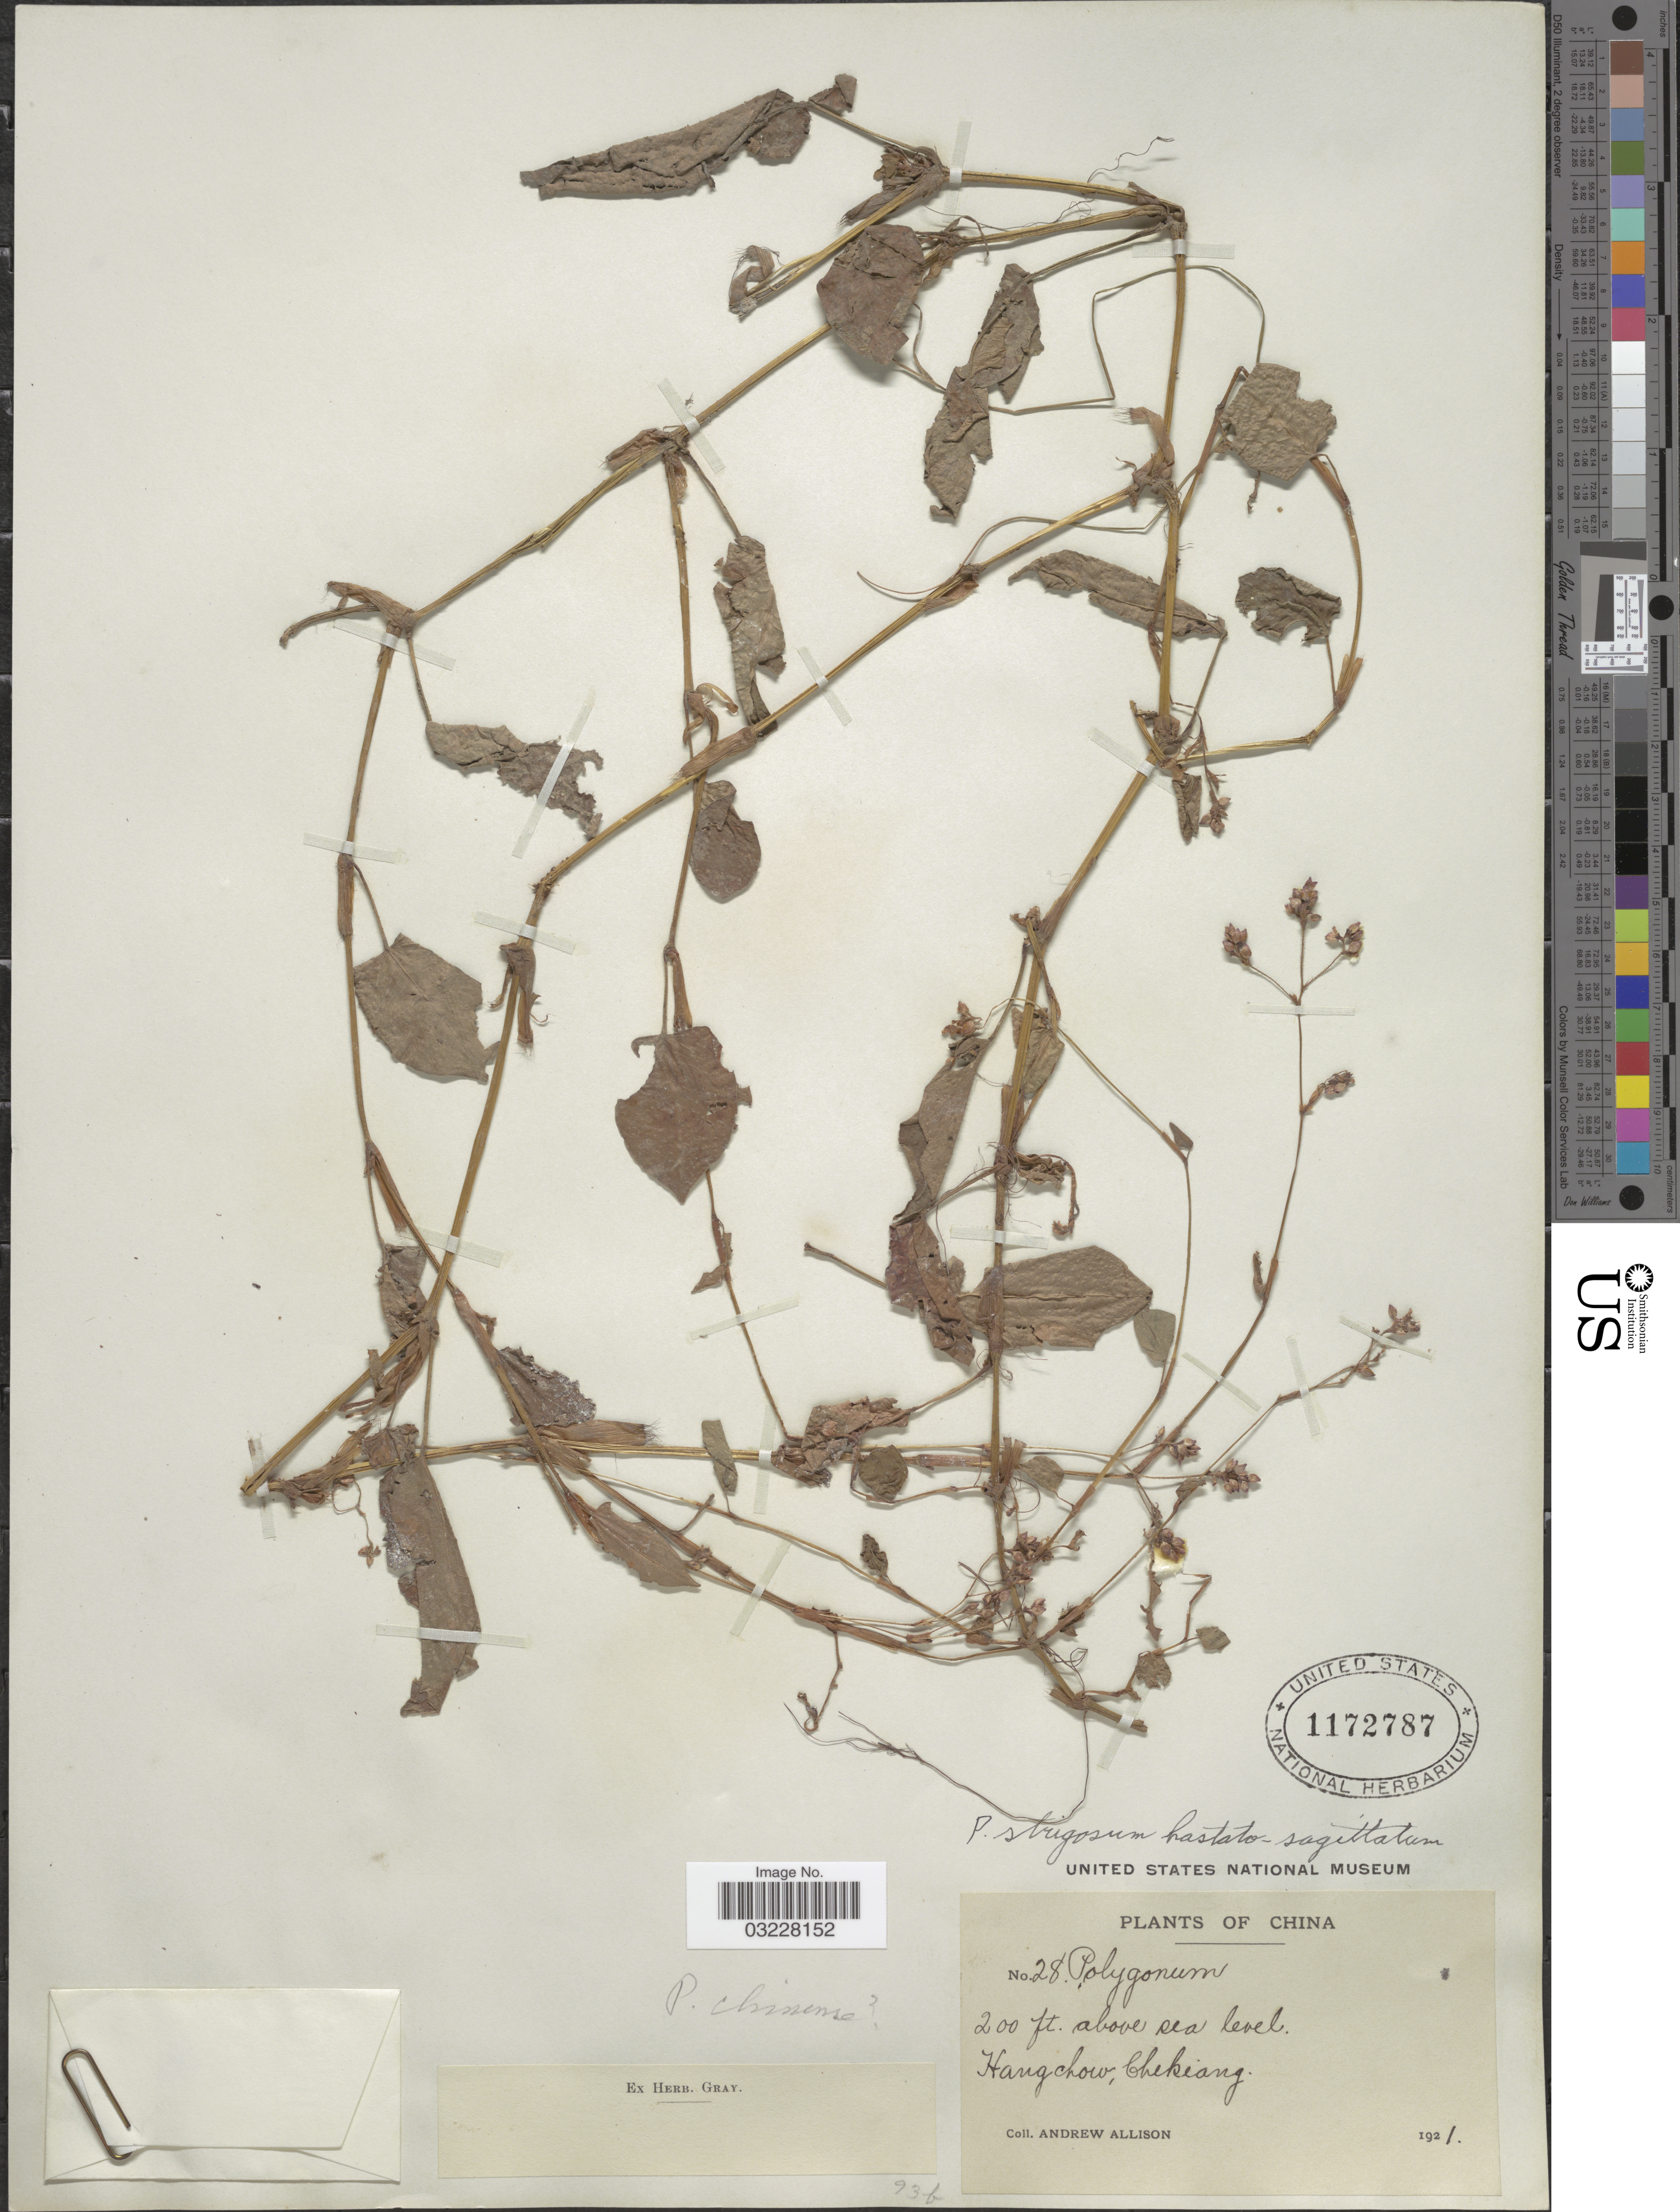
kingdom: Plantae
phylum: Tracheophyta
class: Magnoliopsida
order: Caryophyllales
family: Polygonaceae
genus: Polygonum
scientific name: Polygonum chinense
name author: L.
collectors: A. Allison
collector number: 28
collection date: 1921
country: China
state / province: Zhejiang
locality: Hangchow, Chekiang.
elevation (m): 61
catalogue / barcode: US 1172787